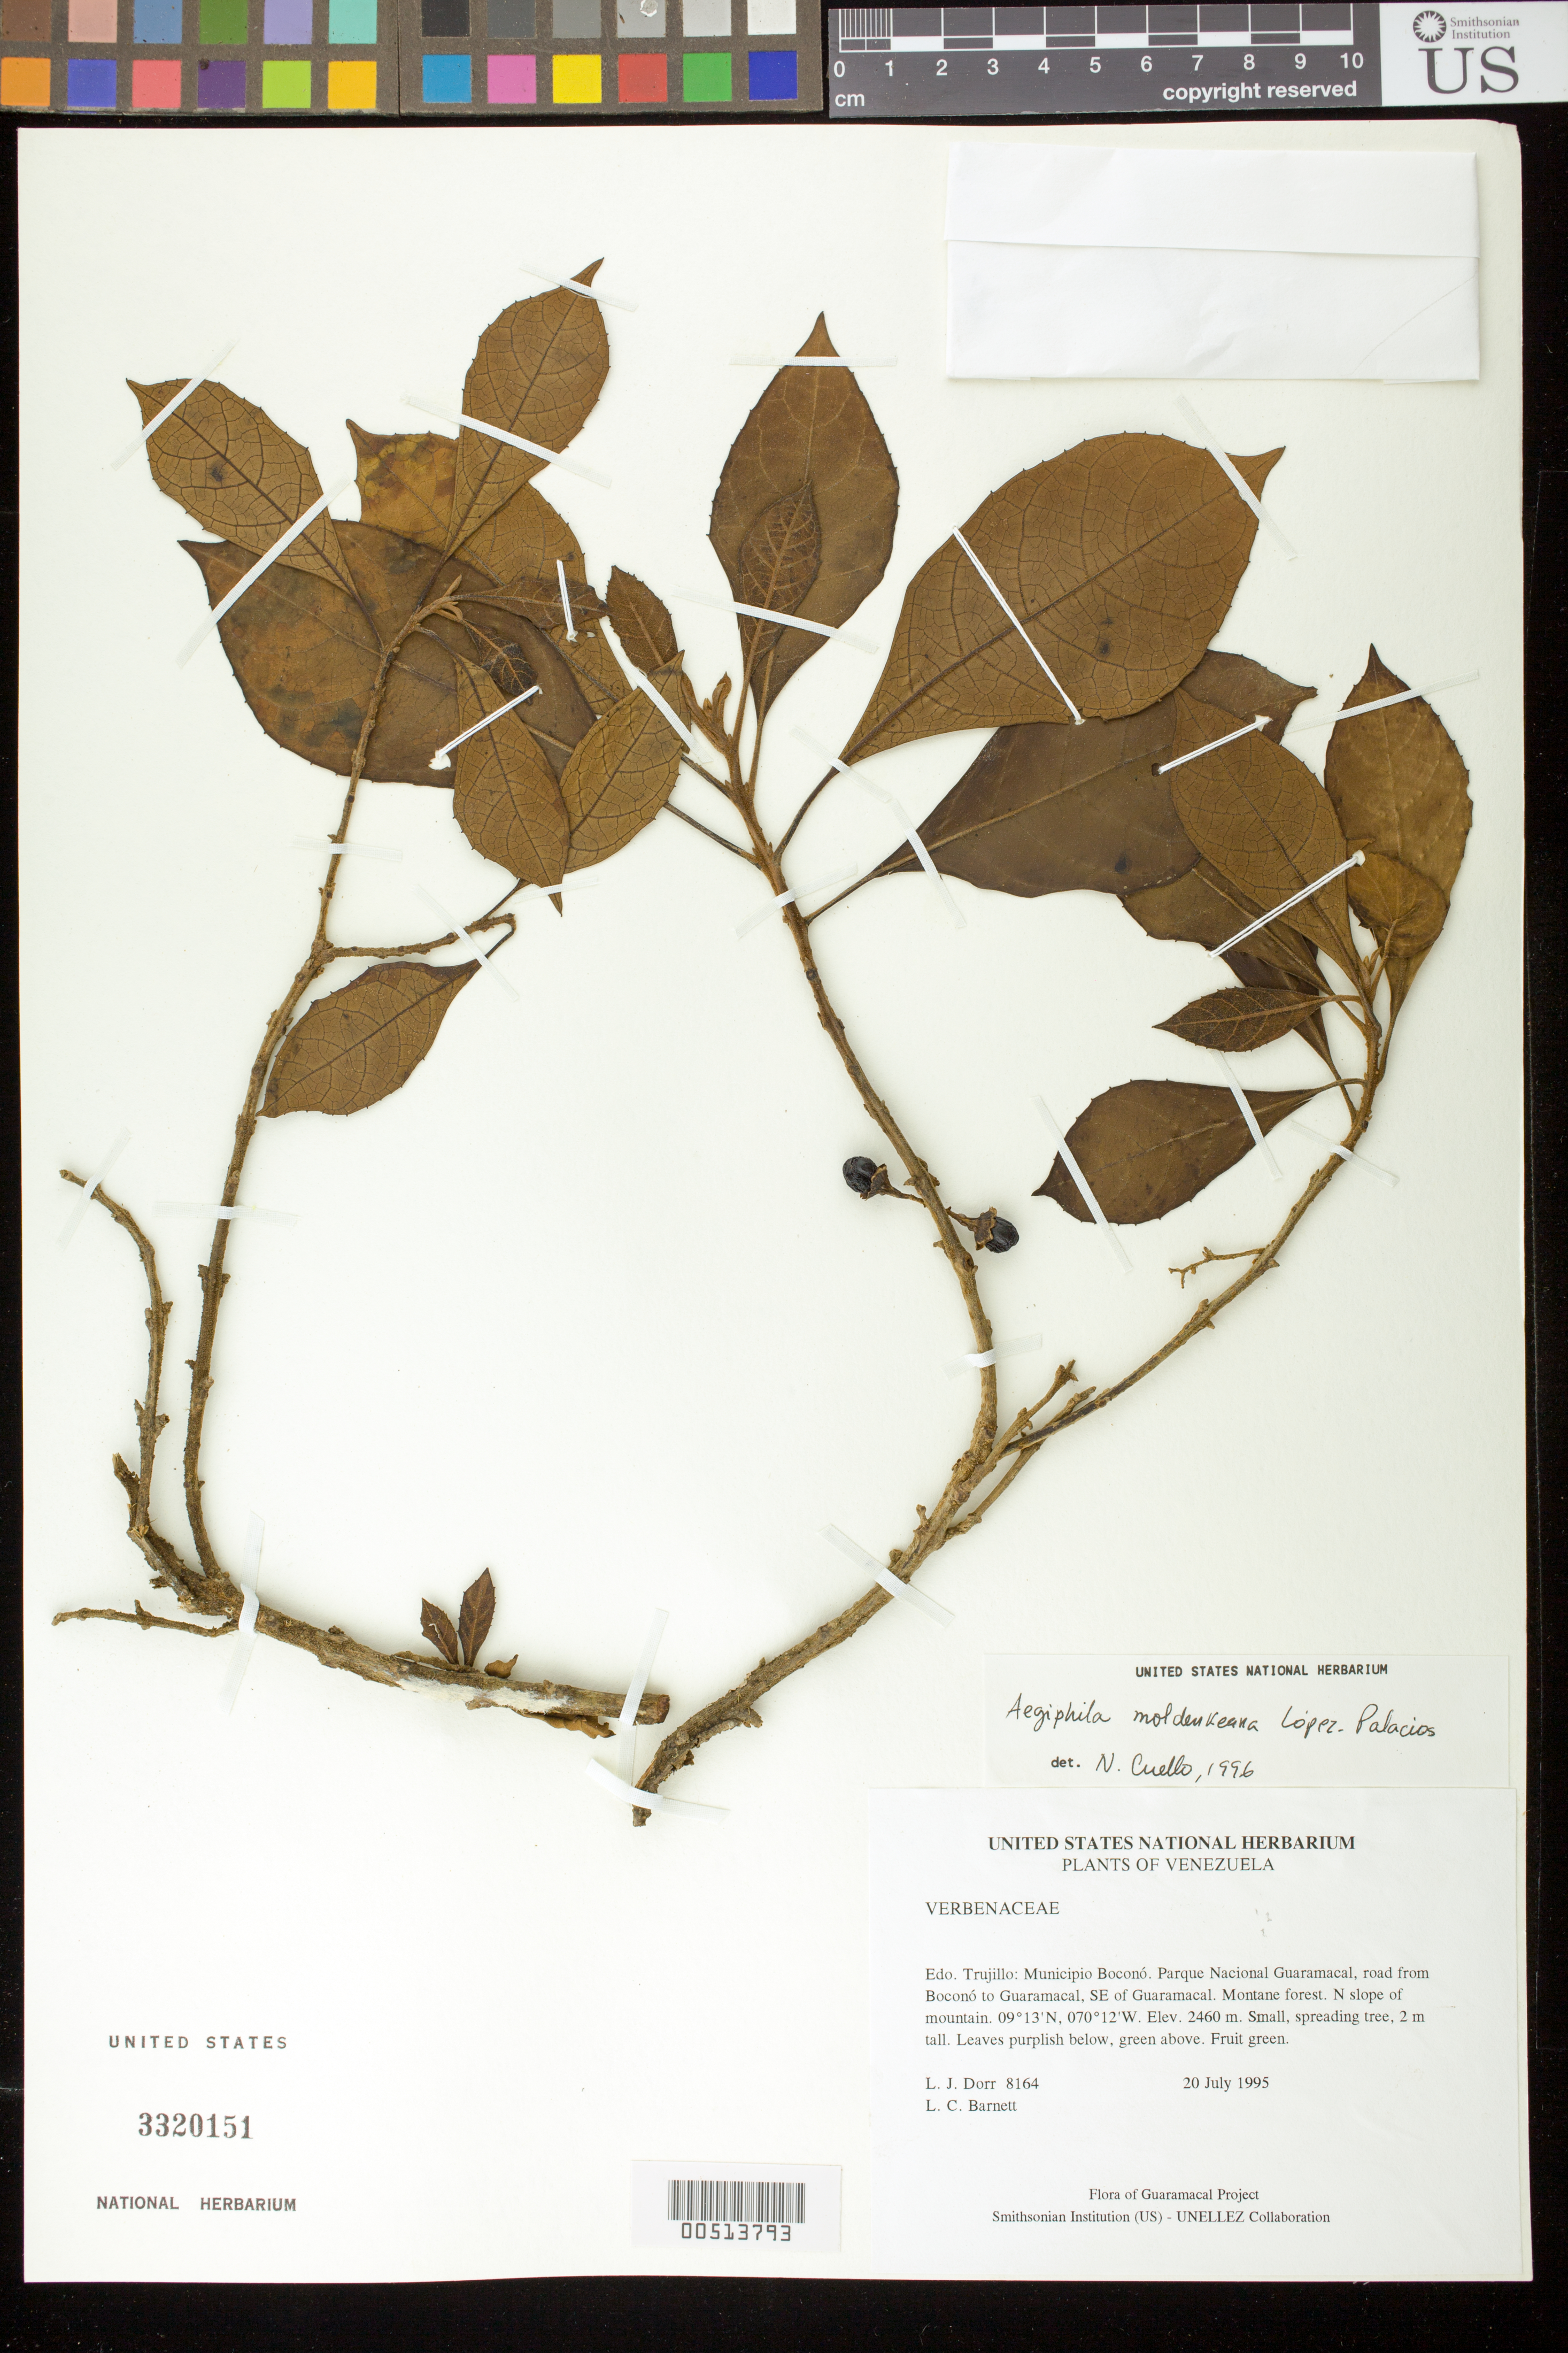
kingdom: Plantae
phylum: Tracheophyta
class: Magnoliopsida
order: Lamiales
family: Lamiaceae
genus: Aegiphila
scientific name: Aegiphila moldenkeana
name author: López-Pal.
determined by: Cuello, Nidia L.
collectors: L. J. Dorr & L. C. Barnett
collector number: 8164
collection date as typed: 20 Jul 1995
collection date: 1995-07-20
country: Venezuela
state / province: Trujillo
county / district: Boconó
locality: Parque Nacional Guaramacal, road from Boconó to Guaramacal, SE of Guaramacal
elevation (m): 2460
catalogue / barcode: US 3320151